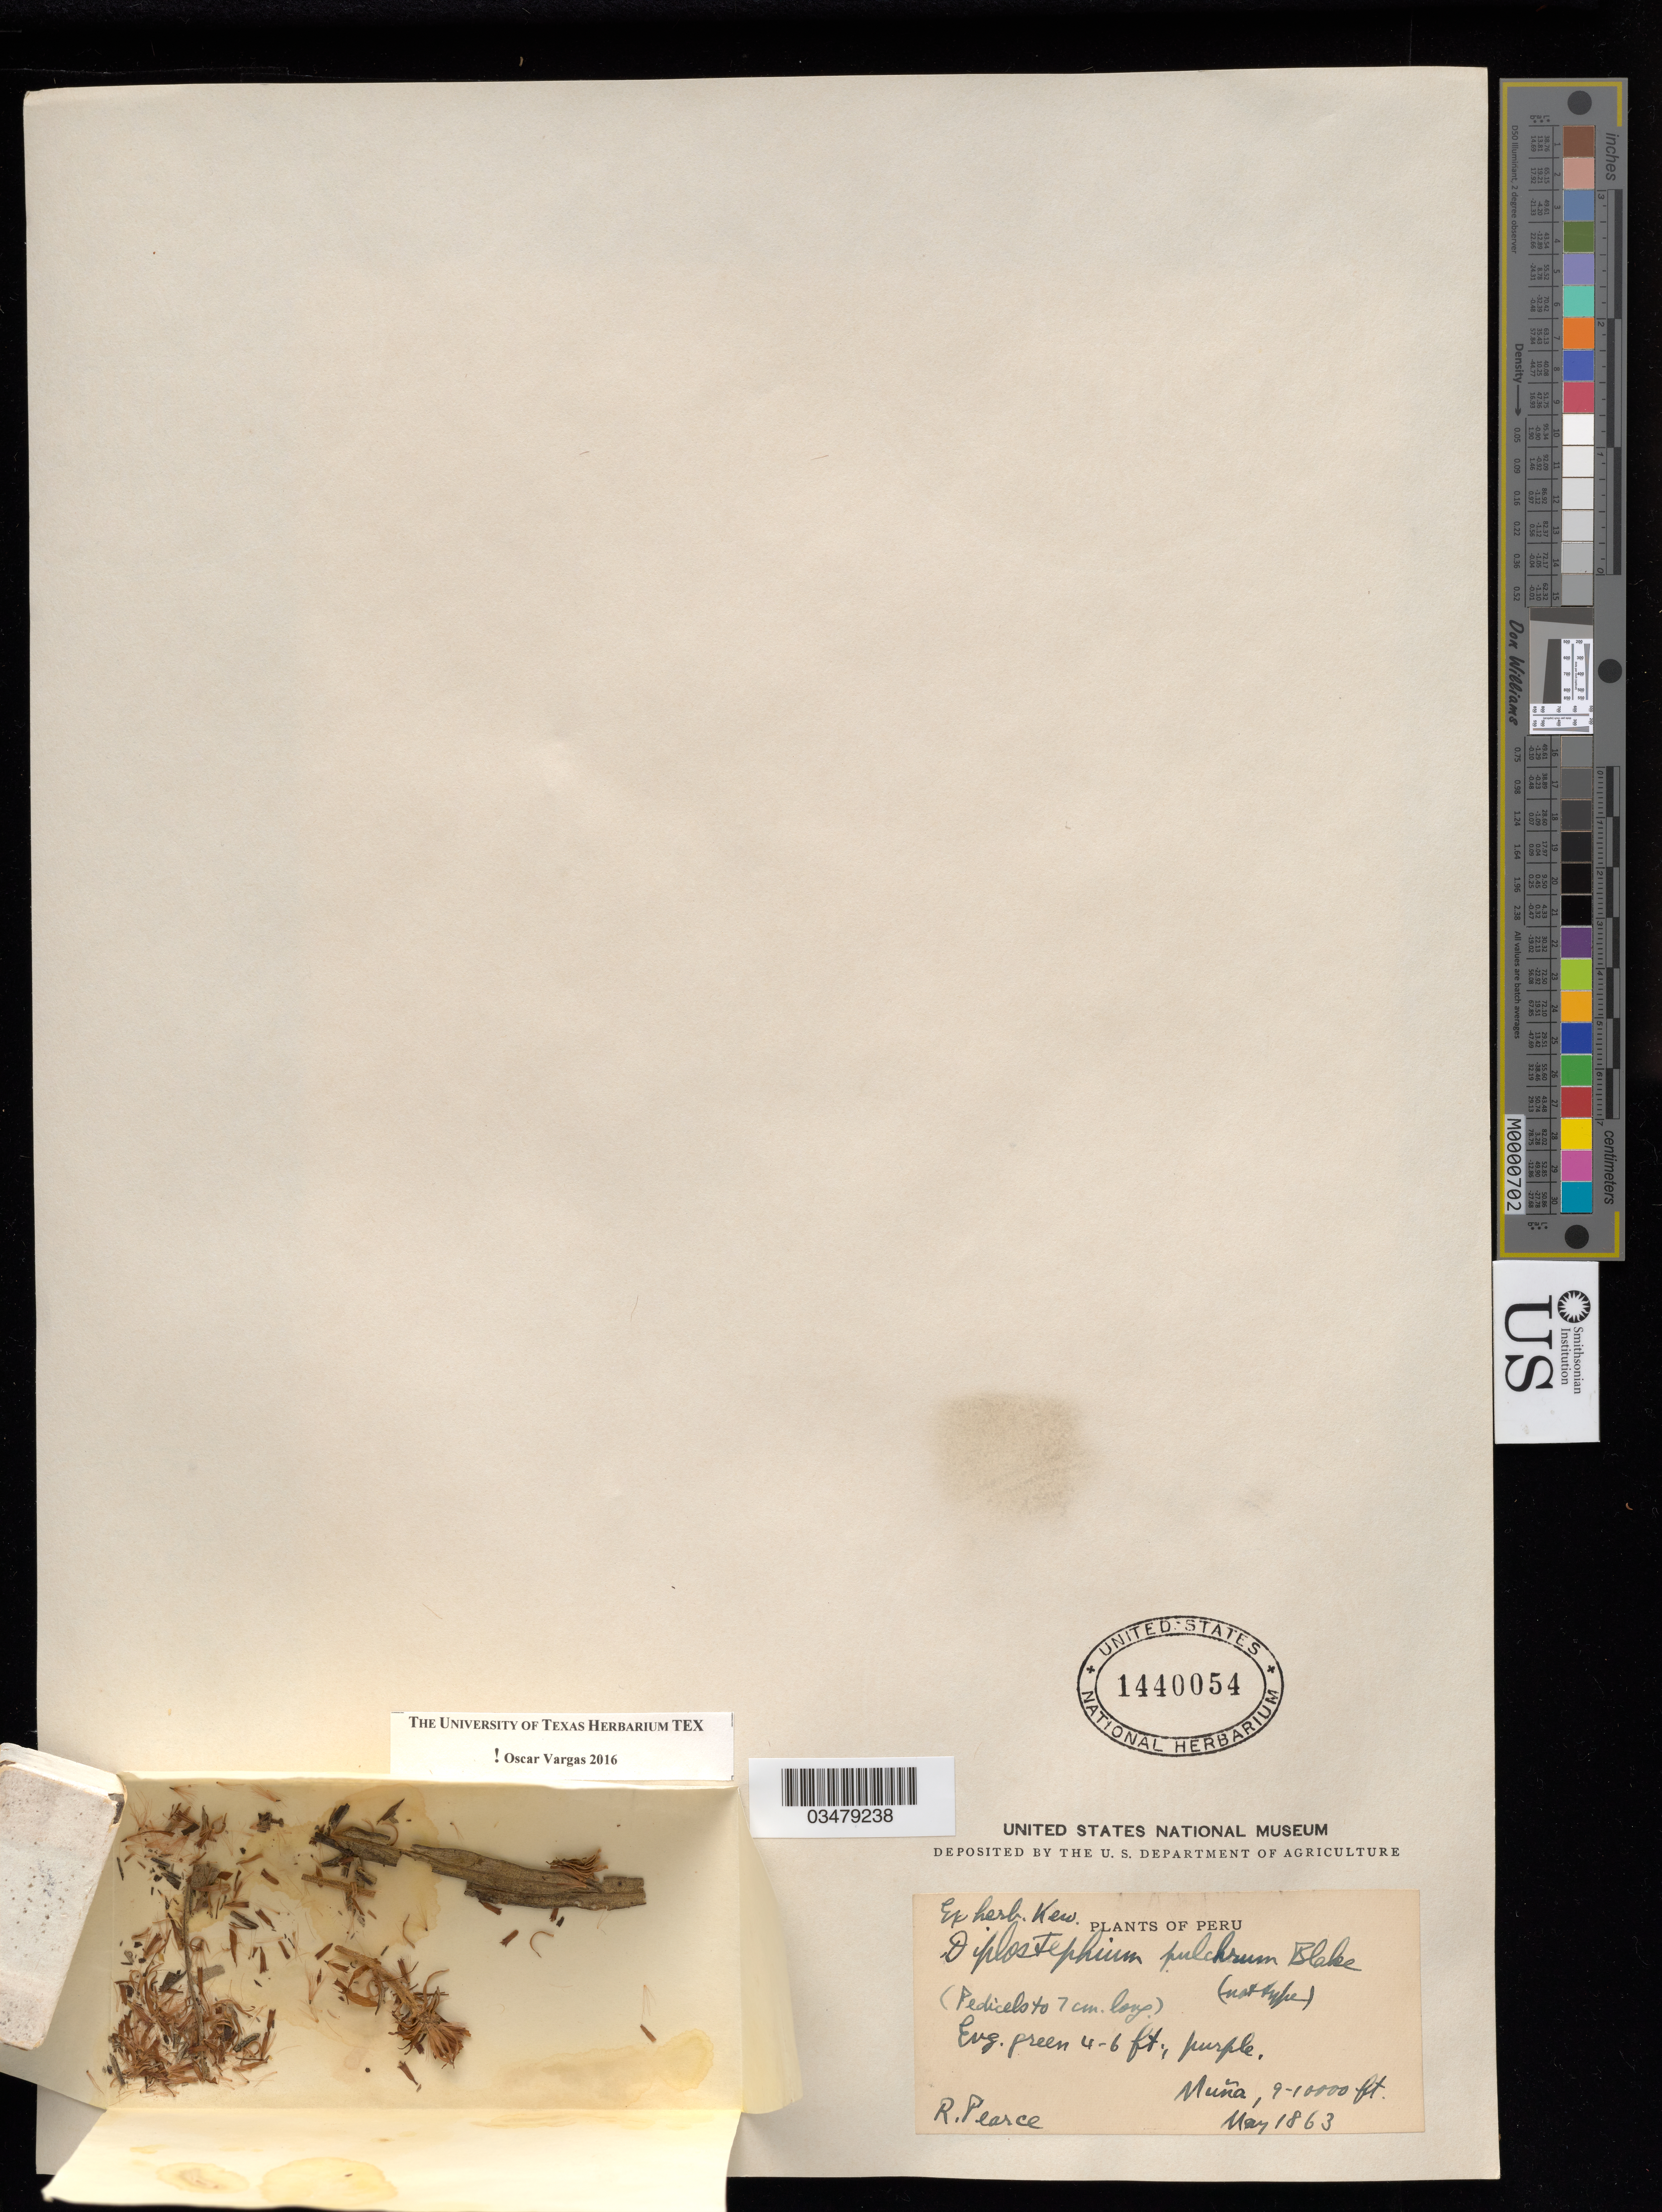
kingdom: Plantae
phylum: Tracheophyta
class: Magnoliopsida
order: Asterales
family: Asteraceae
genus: Diplostephium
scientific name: Diplostephium pulchrum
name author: S.F. Blake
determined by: Vargas, Oscar M.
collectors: R. Pearce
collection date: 1863-05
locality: Western slopes of Andes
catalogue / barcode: US 1440054